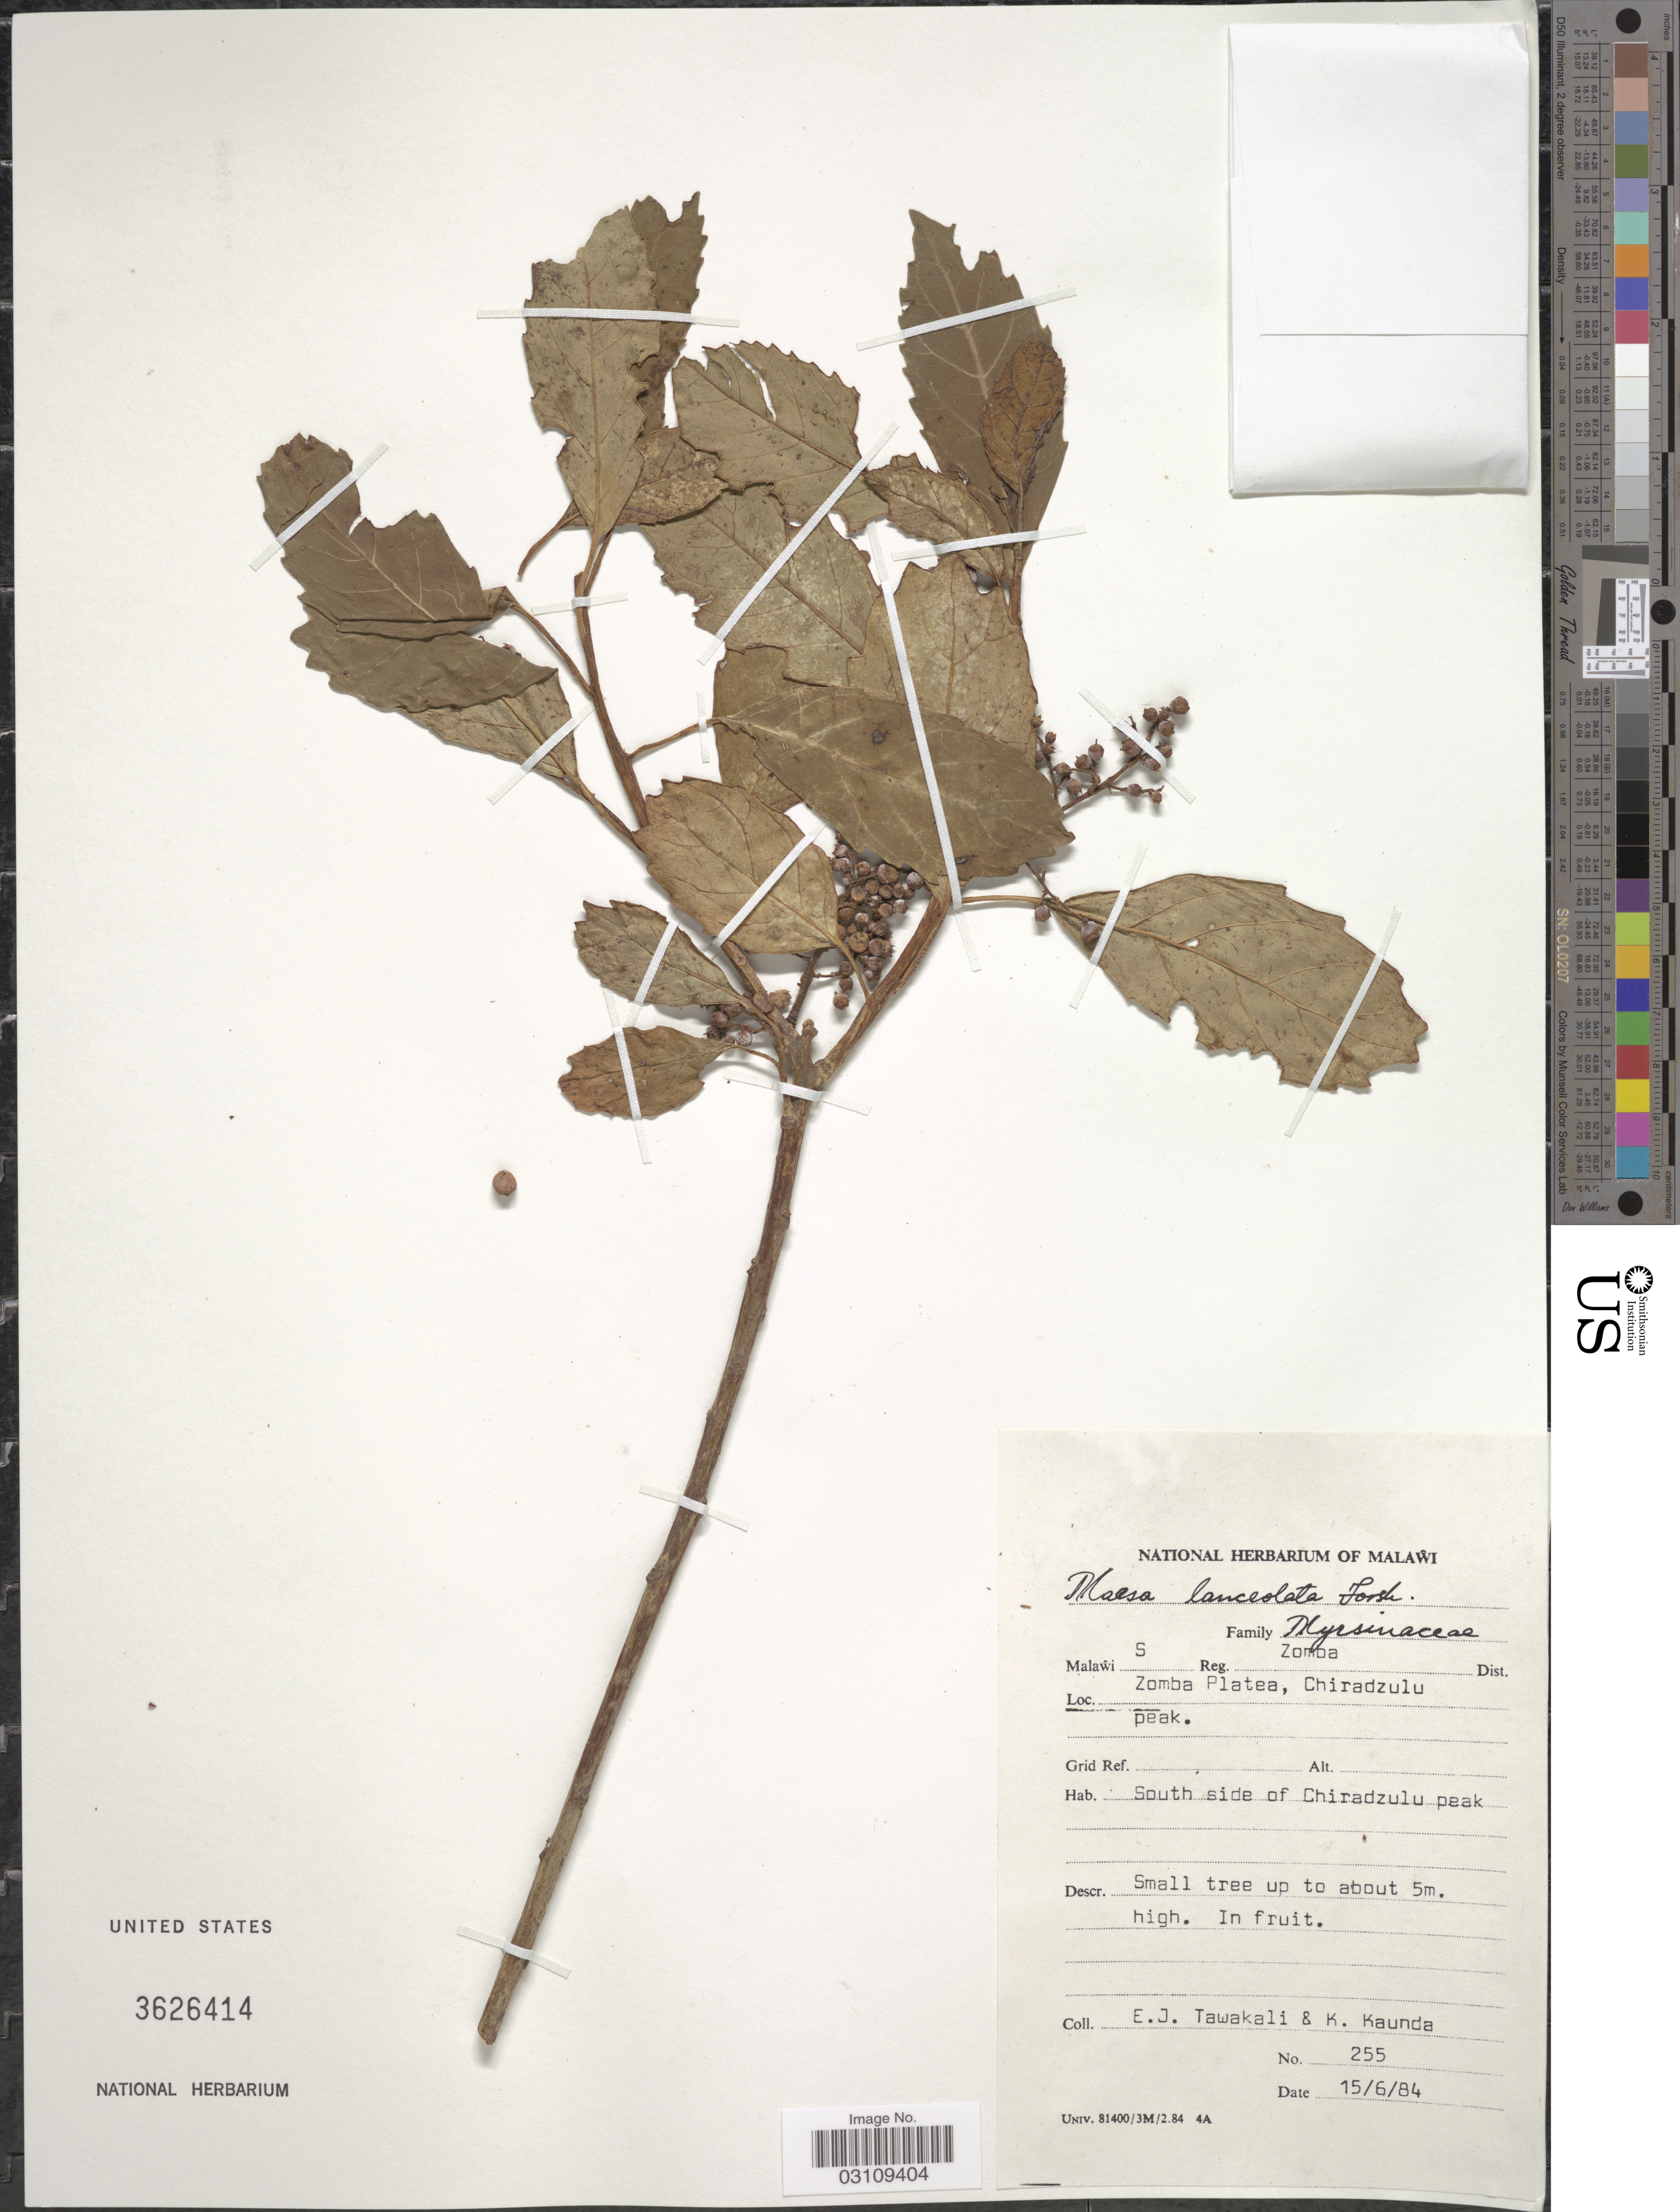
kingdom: Plantae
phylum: Tracheophyta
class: Magnoliopsida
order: Ericales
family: Primulaceae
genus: Maesa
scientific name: Maesa lanceolata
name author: Forssk.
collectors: E. Tawakali & K. Kaunda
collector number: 255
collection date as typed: Transcribed d/m/y: 15/6/84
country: Malawi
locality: Malawi S Reg. Zomba Dist., Zomba Platea, Chiradzulu peak, South side of Chiradzulu peak.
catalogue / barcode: US 3626414